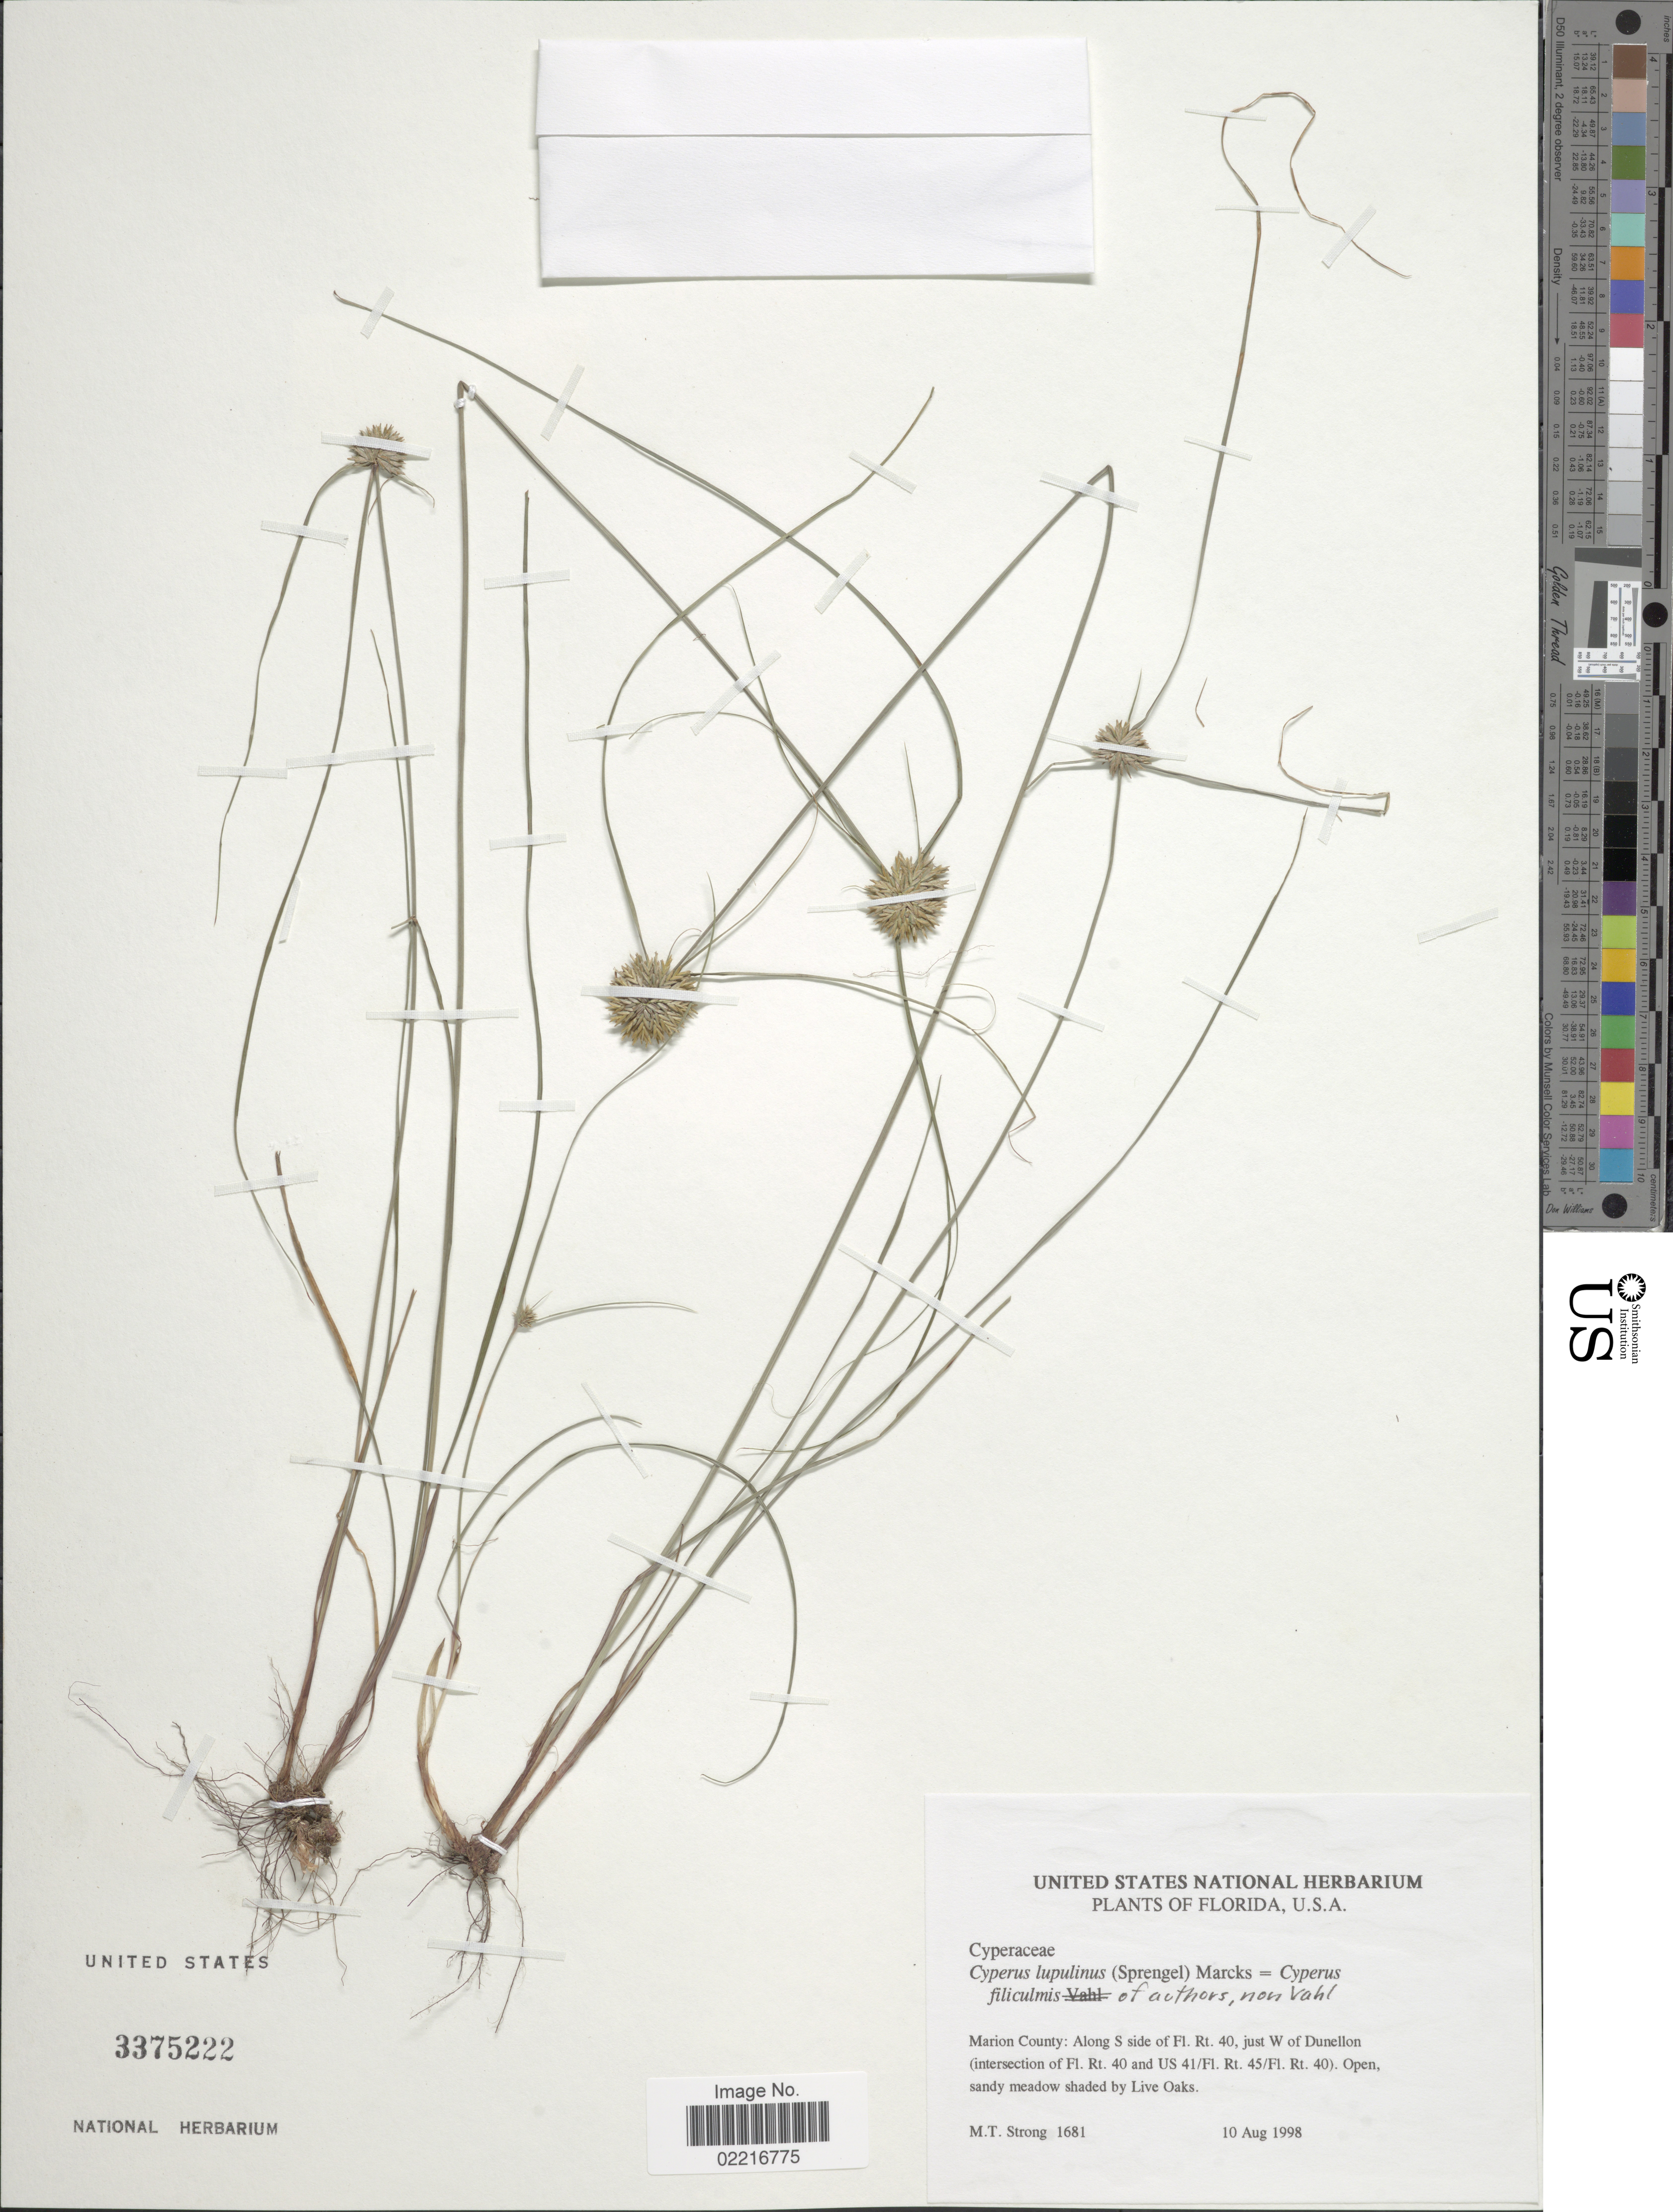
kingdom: Plantae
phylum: Tracheophyta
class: Liliopsida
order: Poales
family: Cyperaceae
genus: Cyperus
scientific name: Cyperus lupulinus subsp. lupulinus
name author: (Spreng.) Marcks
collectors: M. T. Strong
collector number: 1681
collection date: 1998-08-10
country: United States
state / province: Florida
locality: Marion County: Along S side of Fl. Rt. 40, just W of Dunellon (intersection of Fl. Rt. 40 and US 41/FL. Rt. 45/Fl. Rt. 40), shaded by Live Oaks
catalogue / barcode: US 3375222